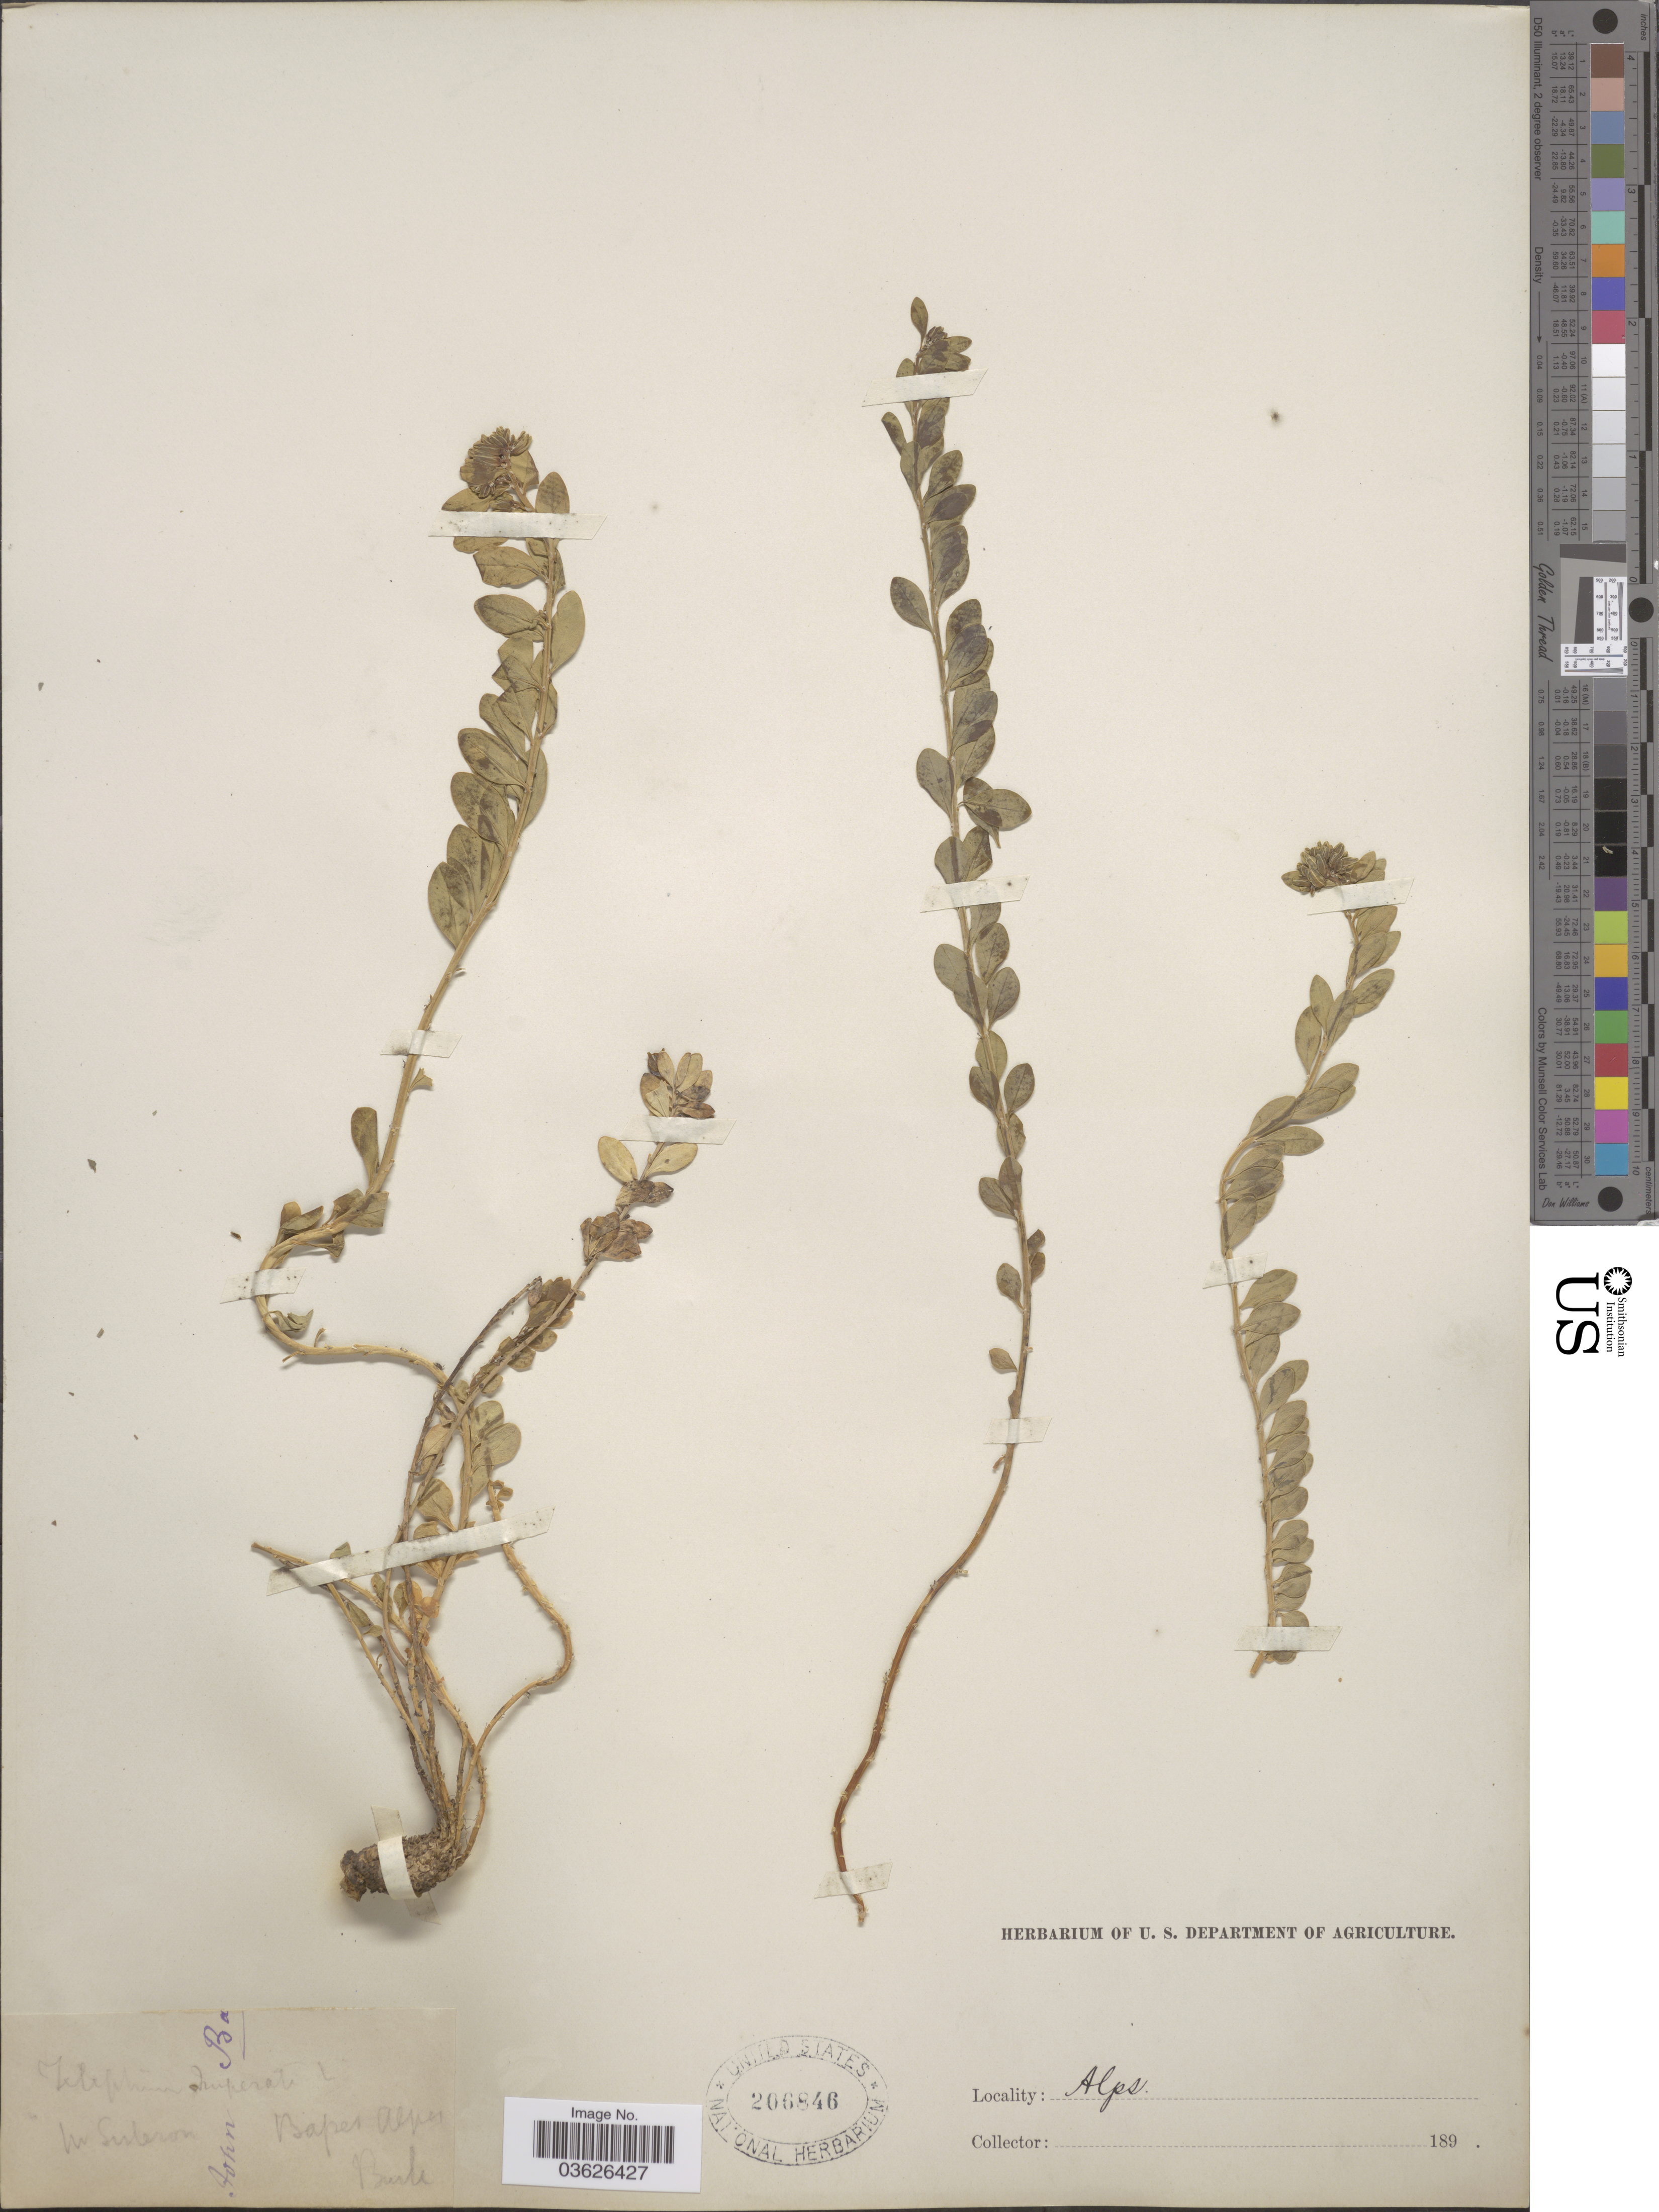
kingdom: Plantae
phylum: Tracheophyta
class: Magnoliopsida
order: Caryophyllales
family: Caryophyllaceae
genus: Telephium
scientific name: Telephium imperati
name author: L.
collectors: -- Bush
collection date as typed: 189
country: France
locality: M Suberon [interpreted] Basses Alps.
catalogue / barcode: US 206846